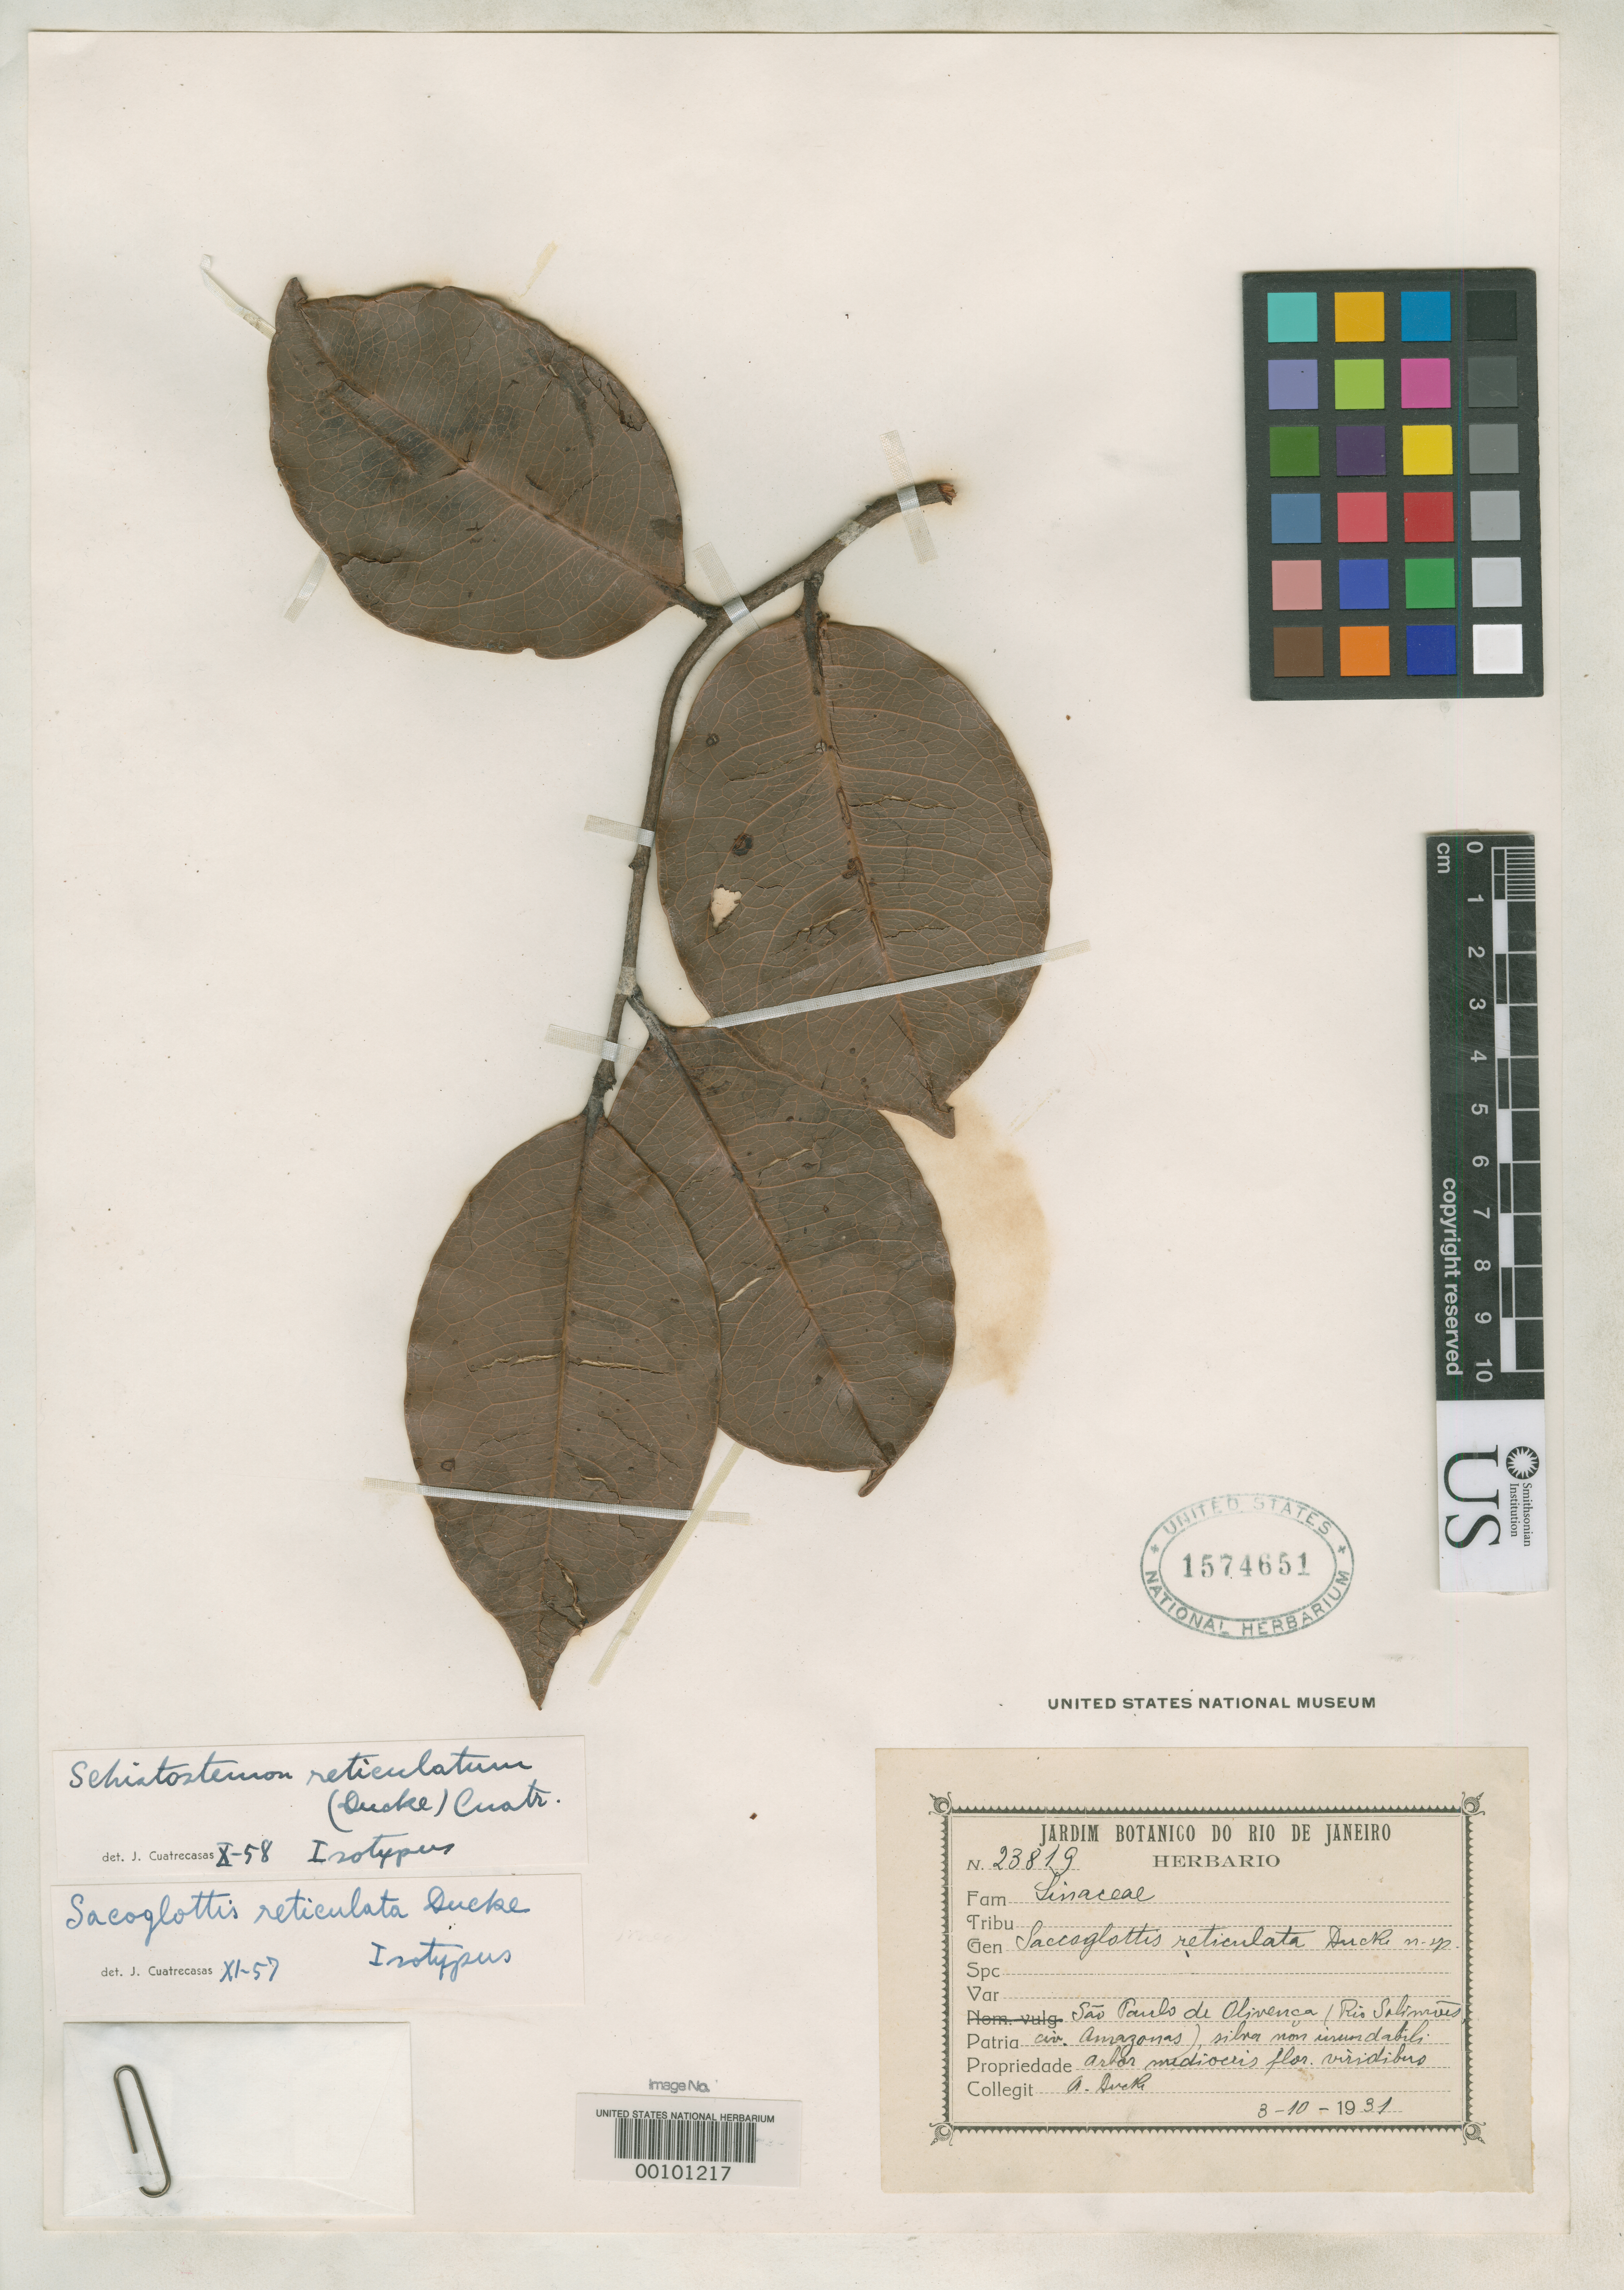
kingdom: Plantae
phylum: Tracheophyta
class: Magnoliopsida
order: Malpighiales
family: Humiriaceae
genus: Sacoglottis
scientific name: Sacoglottis reticulata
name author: Ducke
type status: Isotype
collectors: A. Ducke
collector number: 23819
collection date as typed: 03 Oct 1931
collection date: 1931-10-03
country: Brazil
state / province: Amazonas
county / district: São Paulo de Olivença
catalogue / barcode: US 1574651